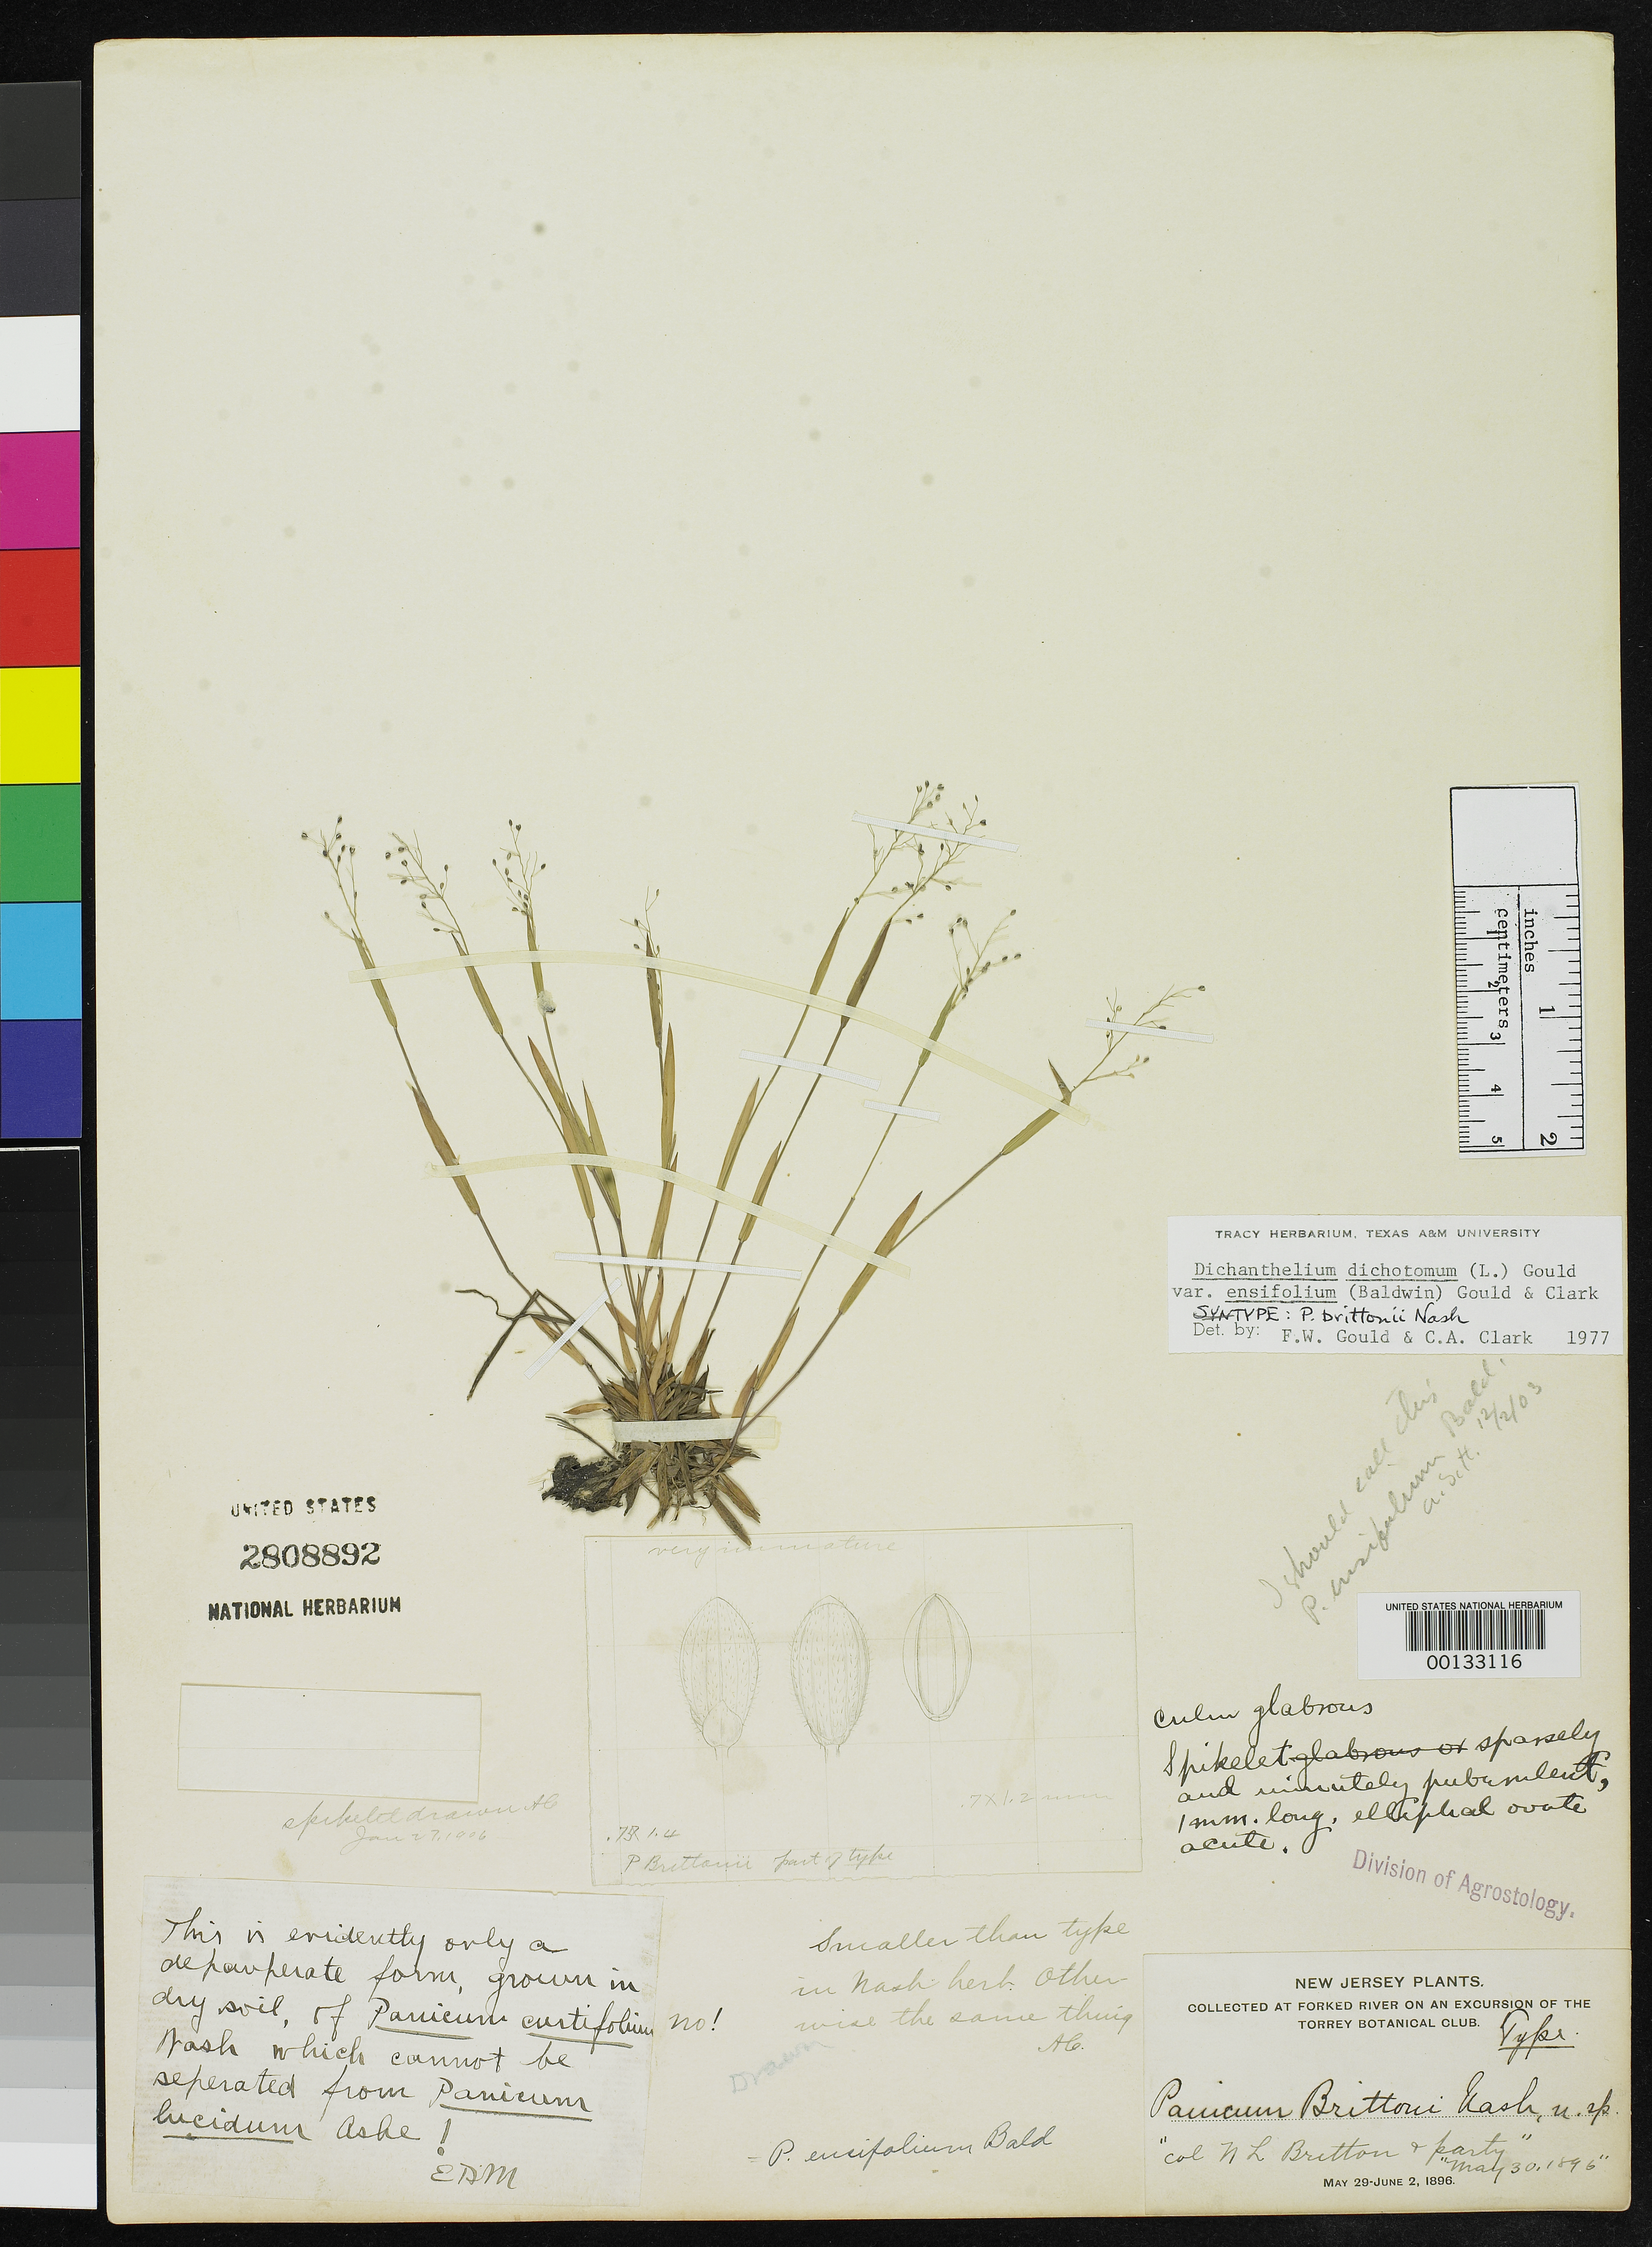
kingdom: Plantae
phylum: Tracheophyta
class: Liliopsida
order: Poales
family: Poaceae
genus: Panicum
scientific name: Panicum brittonii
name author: Nash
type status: Syntype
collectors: N. Britton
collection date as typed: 30 May 1896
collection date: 1896-05-30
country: United States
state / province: New Jersey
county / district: Ocean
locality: Forked River.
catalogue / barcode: US 2808892